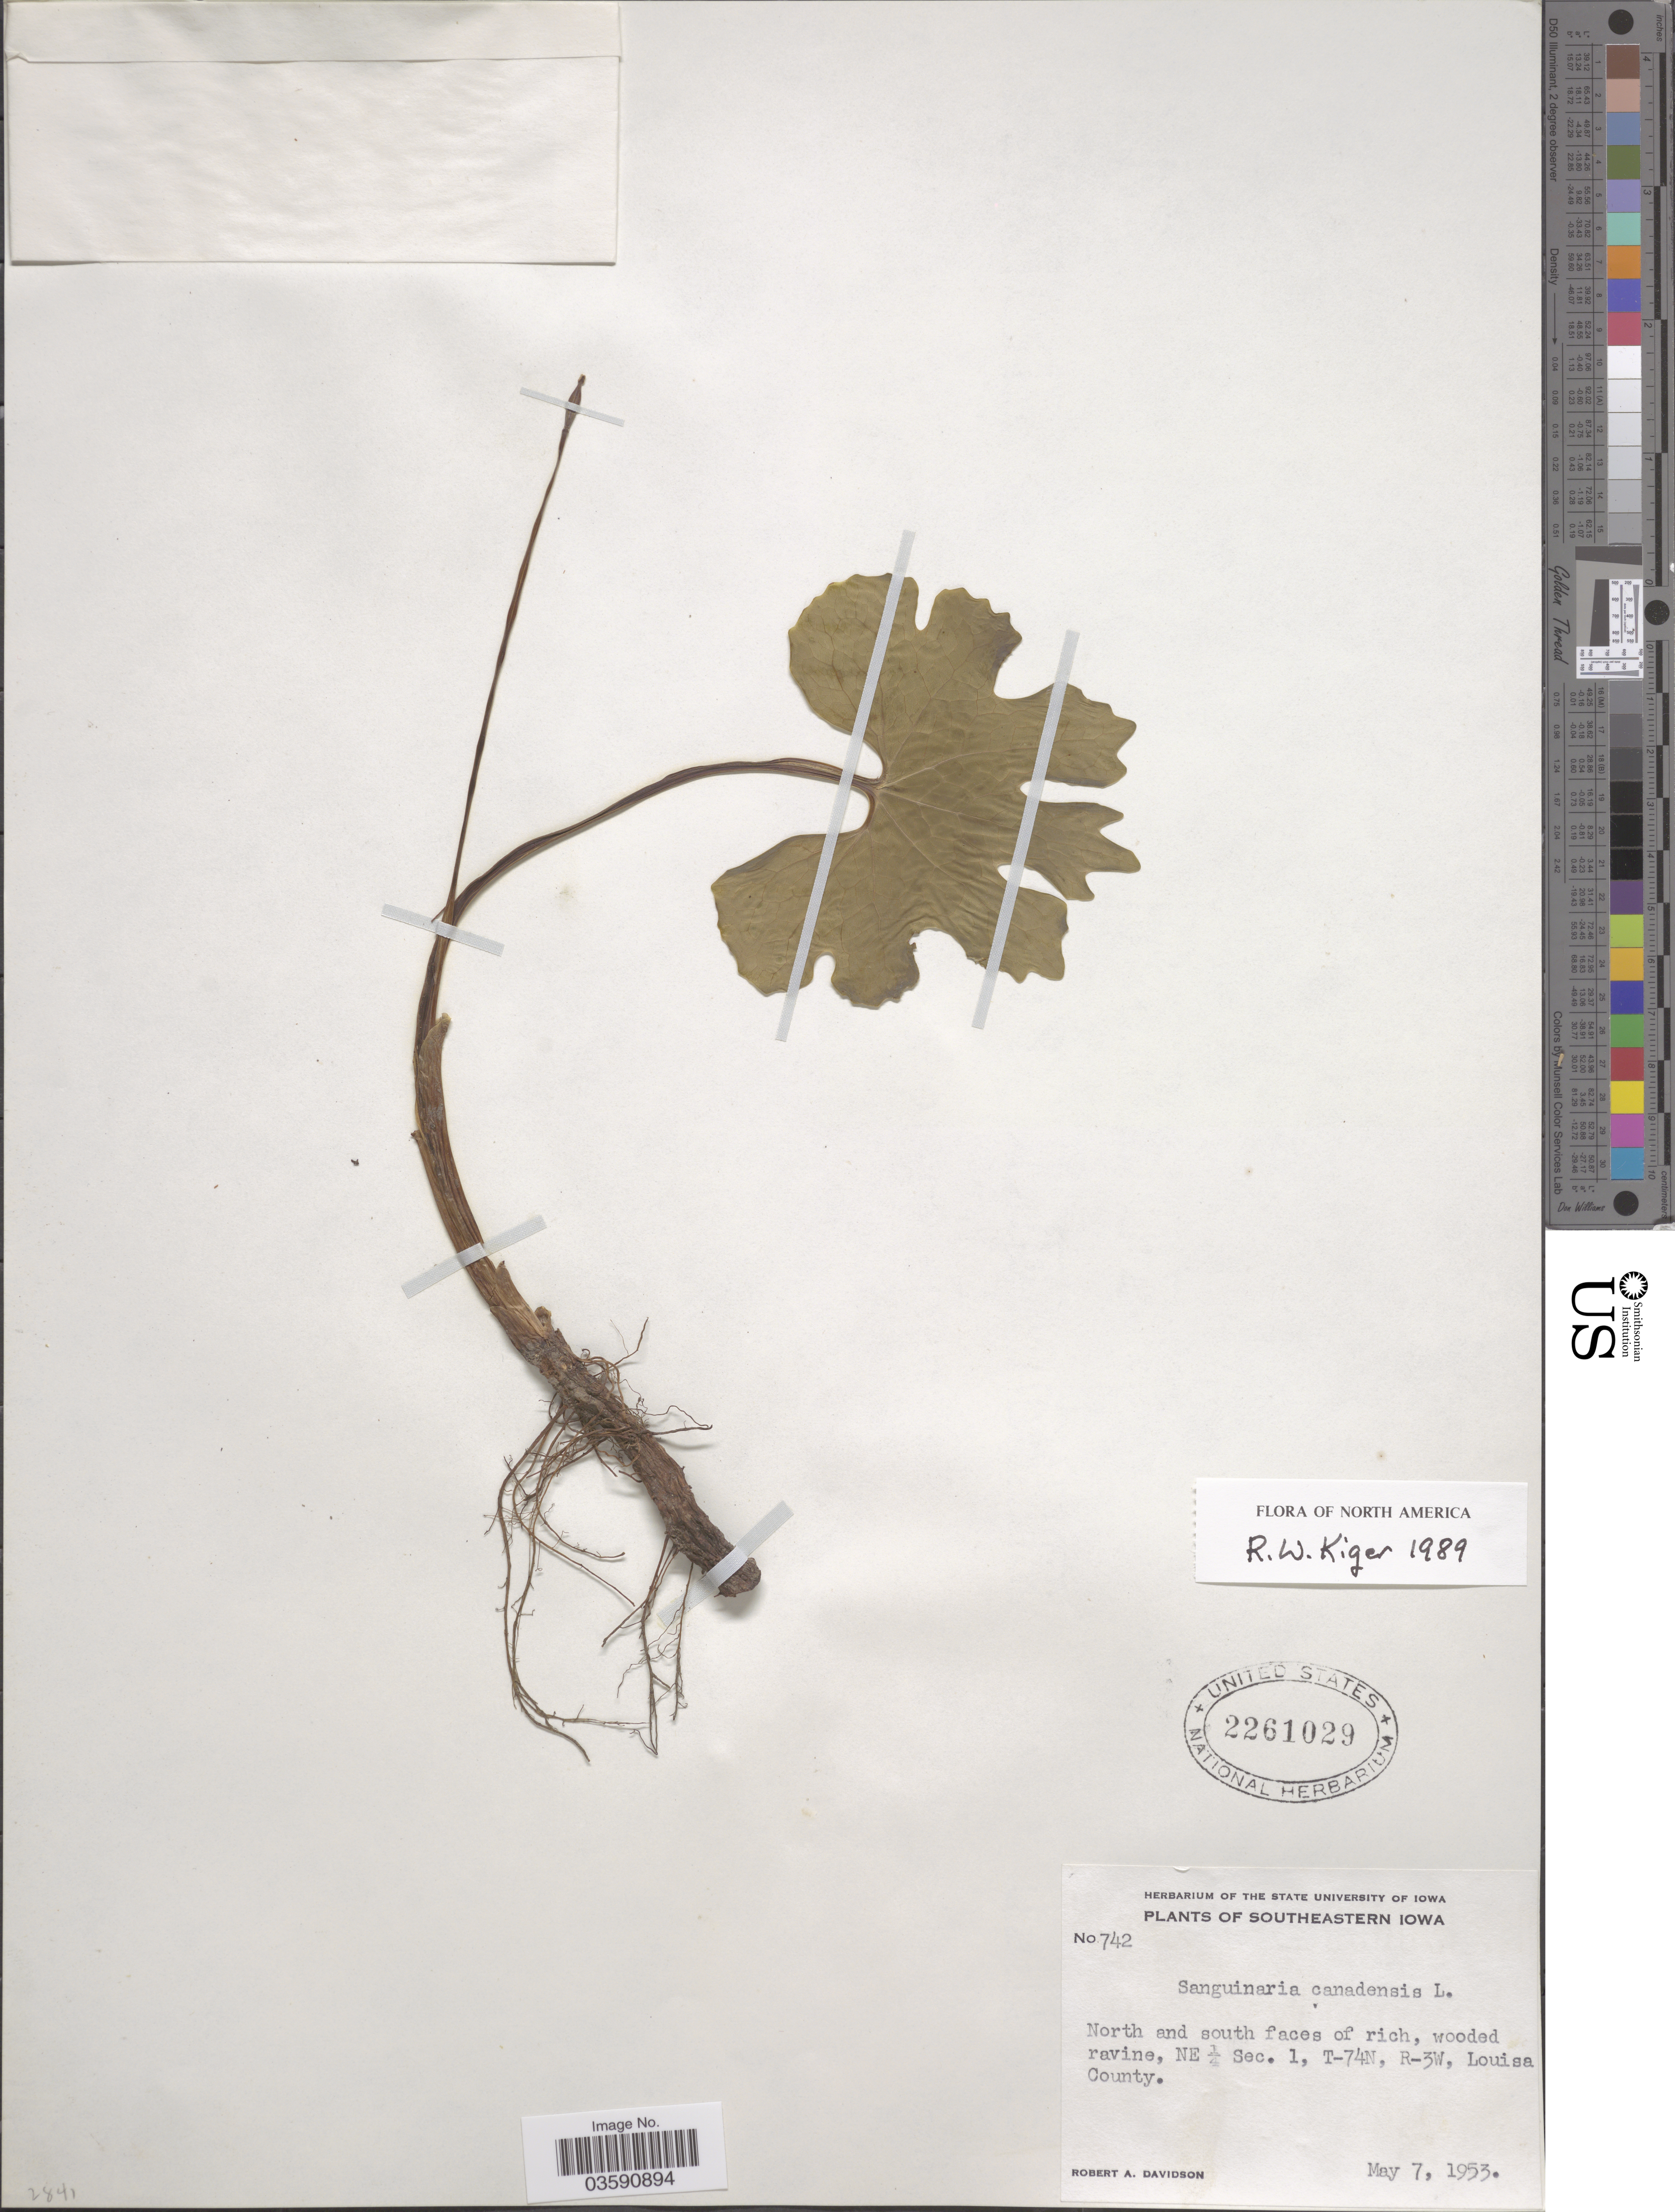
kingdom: Plantae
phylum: Tracheophyta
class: Magnoliopsida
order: Ranunculales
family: Papaveraceae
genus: Sanguinaria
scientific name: Sanguinaria canadensis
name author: L.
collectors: R. A. Davidson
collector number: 742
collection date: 1953-05-07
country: United States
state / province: Iowa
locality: Southeastern Iowa. North and south faces of rich, wooded ravine, NE ¼ Sec. 1, T-74N, R-3W, Louisa County.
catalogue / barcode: US 2261029